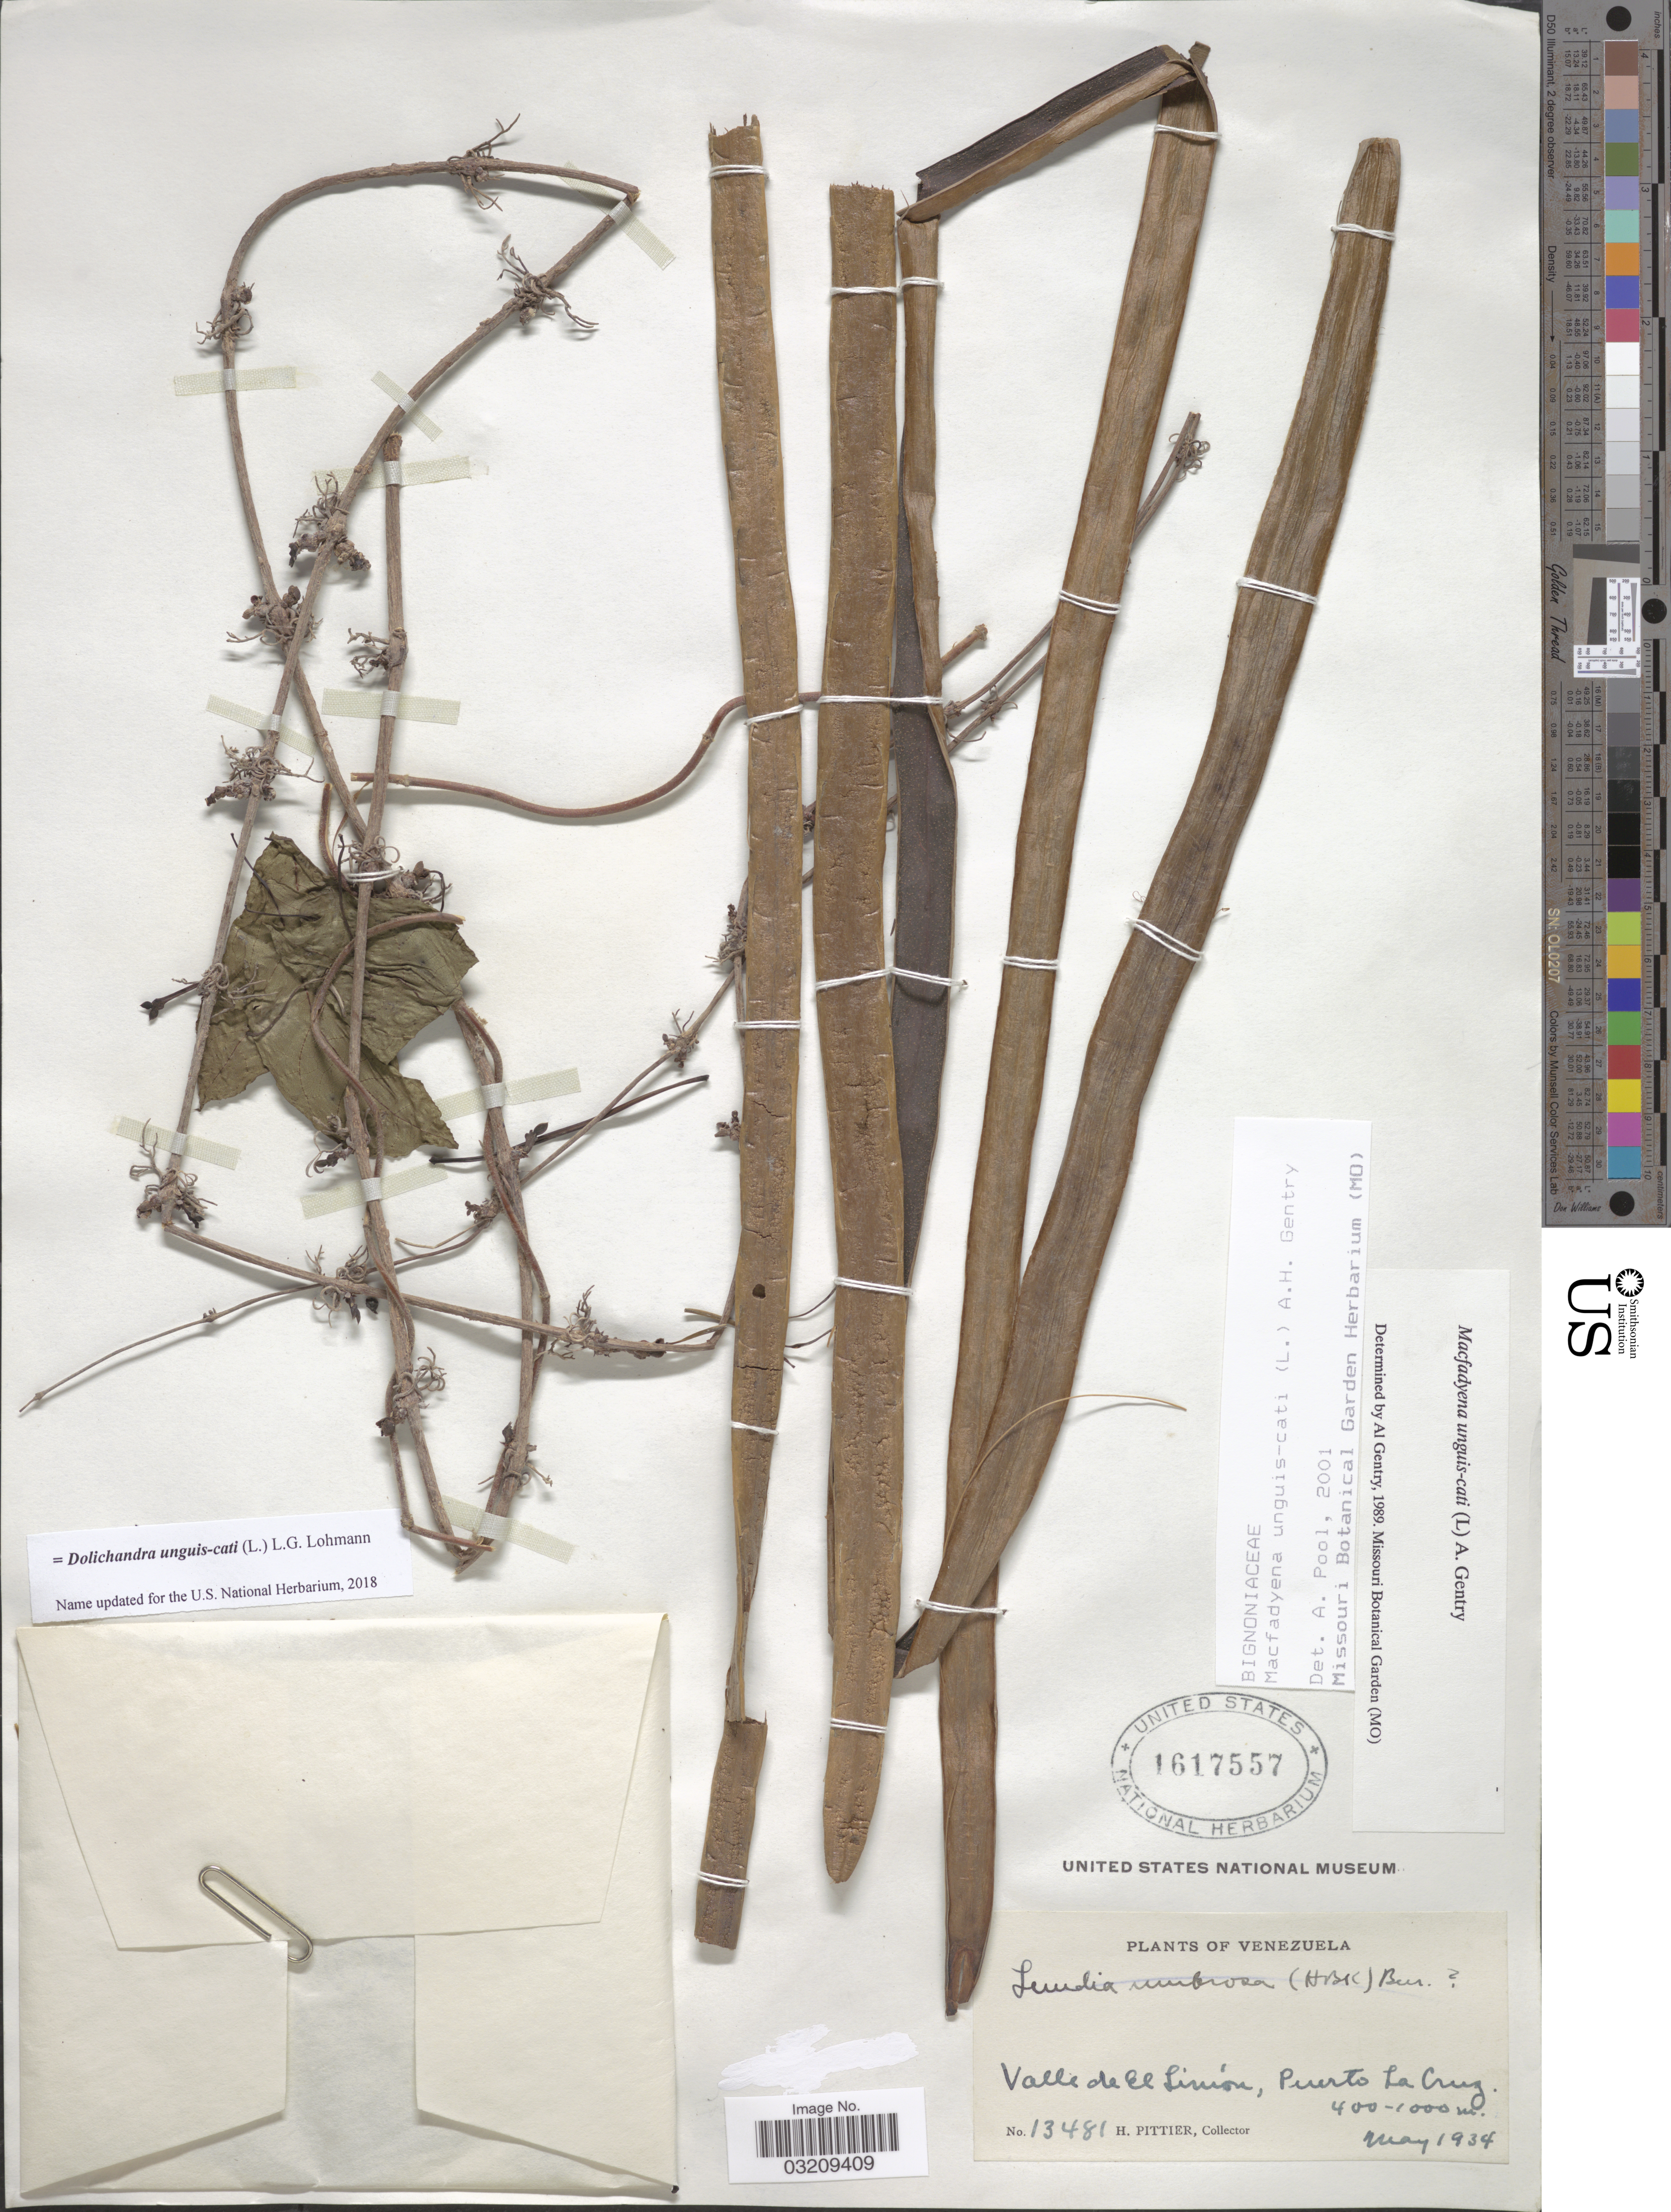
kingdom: Plantae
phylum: Tracheophyta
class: Magnoliopsida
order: Lamiales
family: Bignoniaceae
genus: Dolichandra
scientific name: Dolichandra unguis-cati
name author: (L.) L.G. Lohmann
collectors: H. F. Pittier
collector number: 13481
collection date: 1934-05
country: Venezuela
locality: Valle de El Limón, Puerto La Cruz.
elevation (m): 400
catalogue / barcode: US 1617557